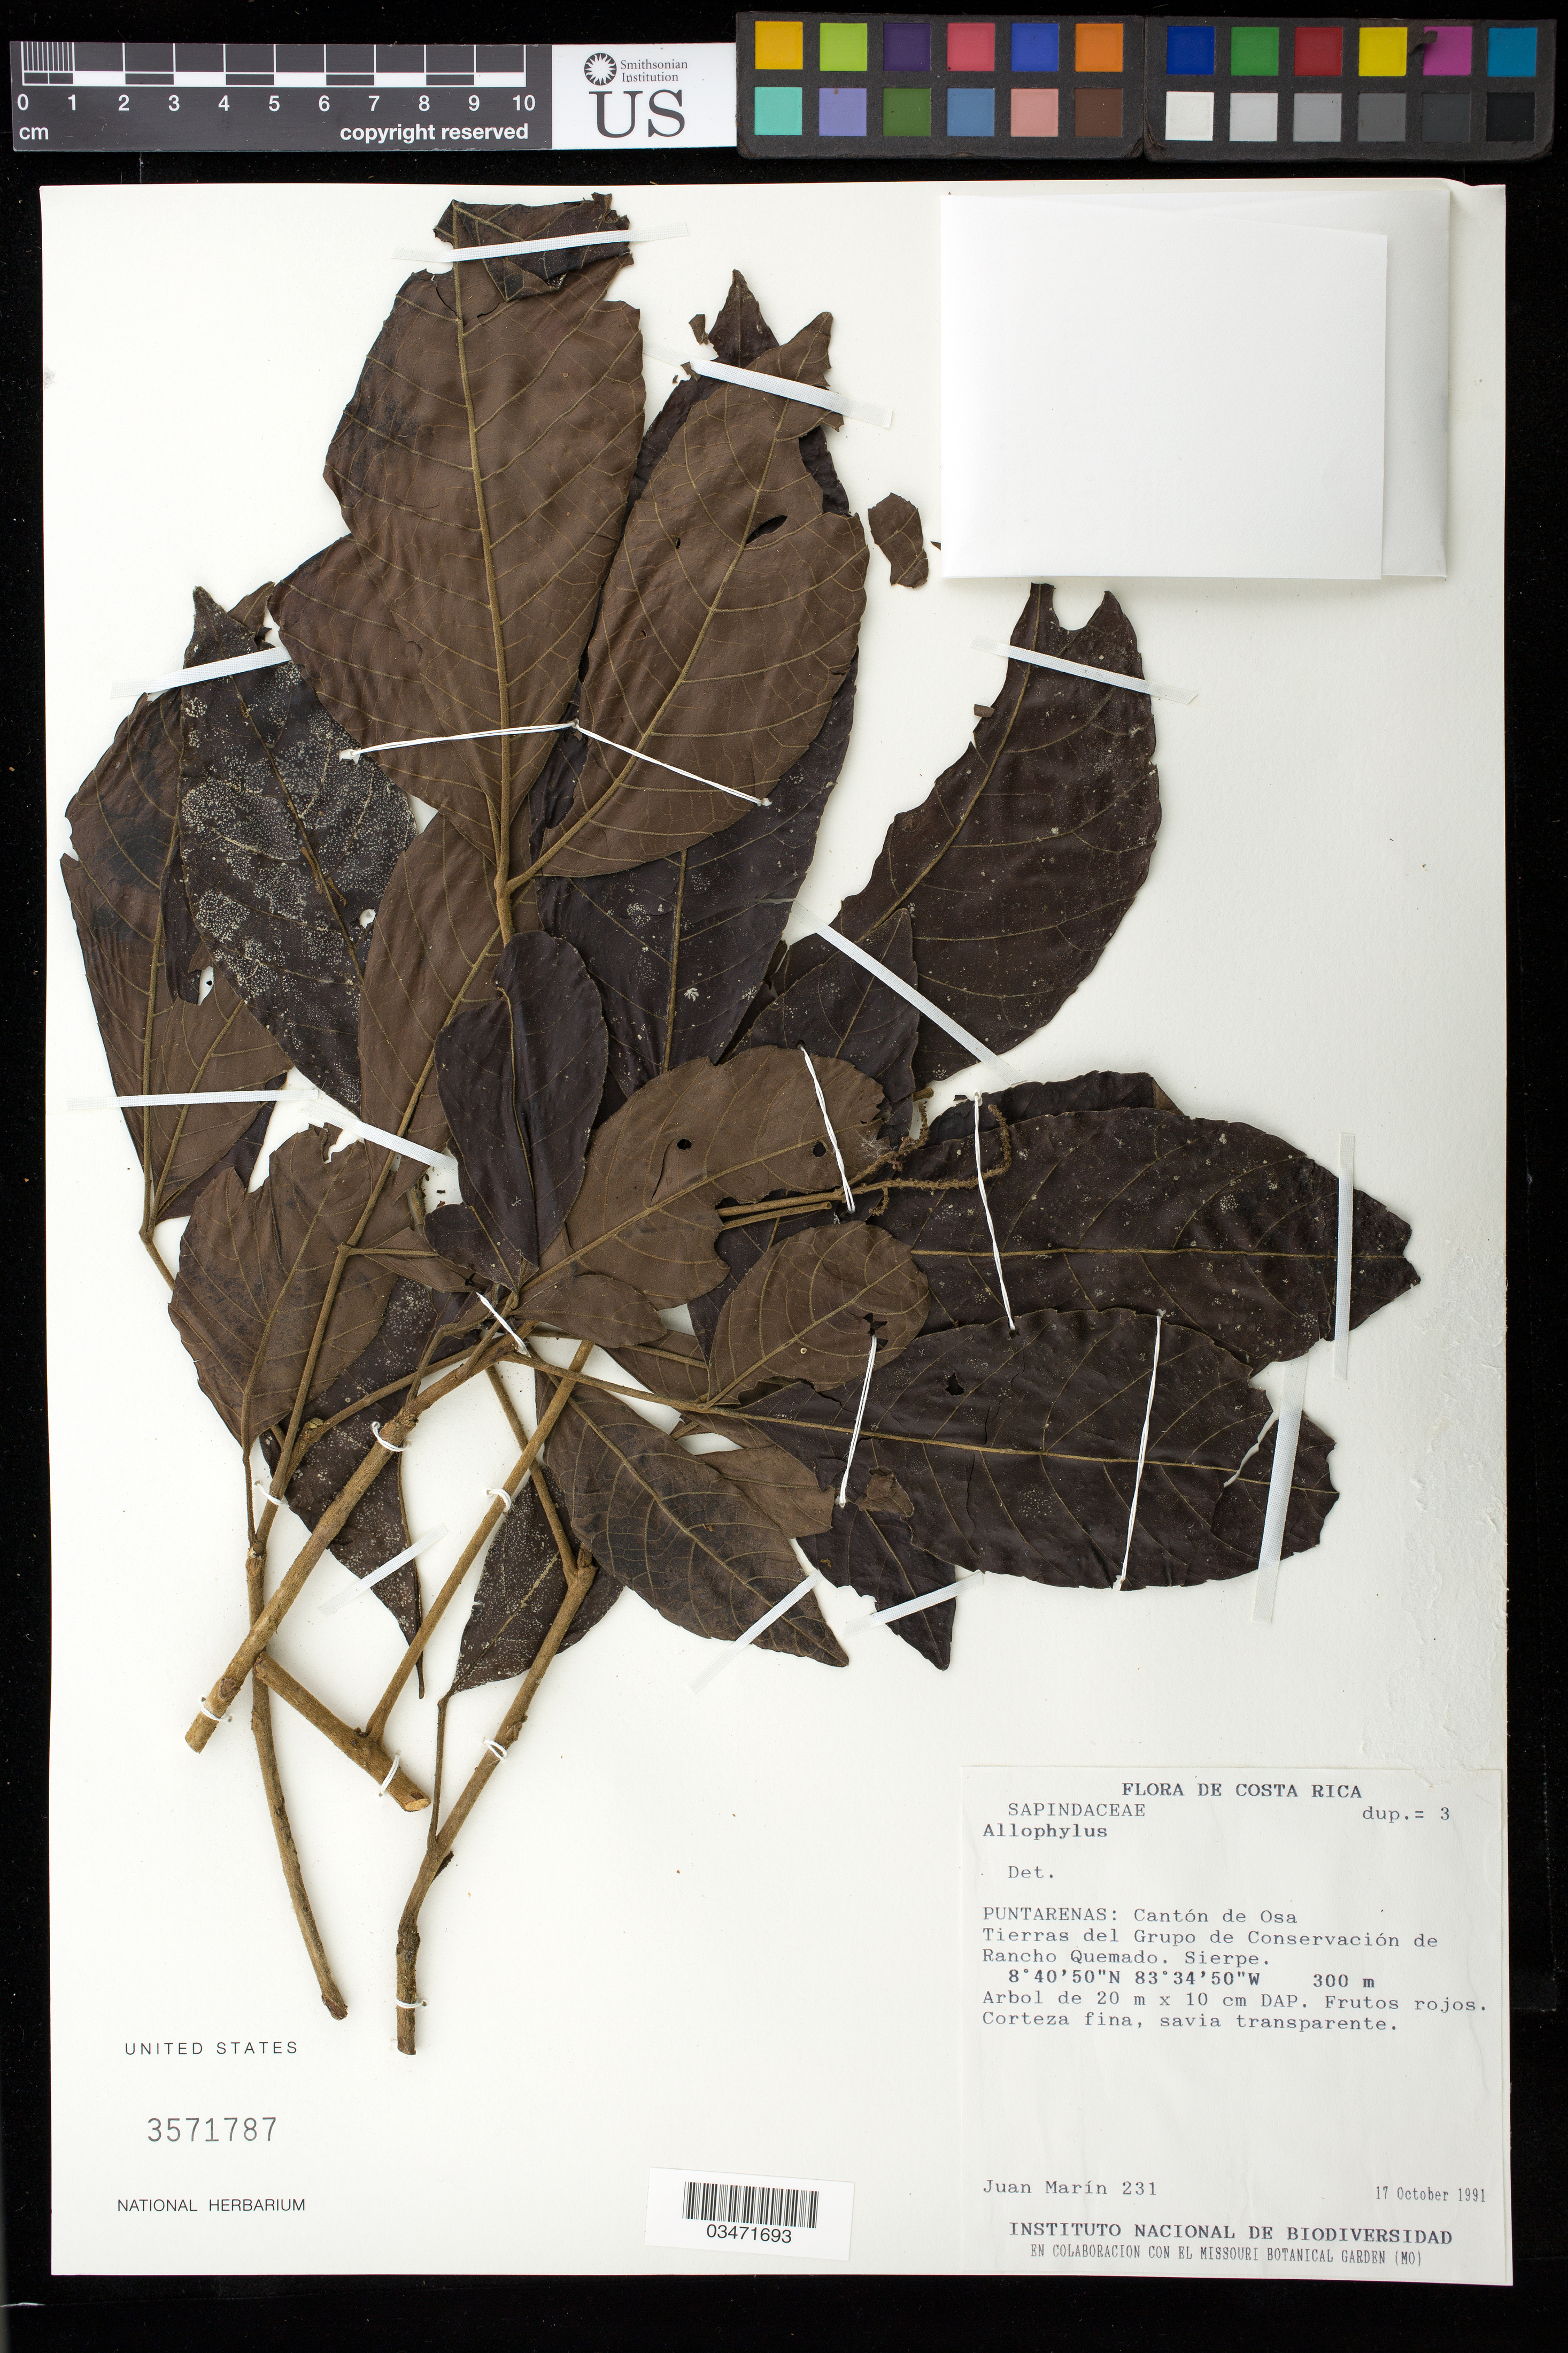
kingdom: Plantae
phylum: Tracheophyta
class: Magnoliopsida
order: Sapindales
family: Sapindaceae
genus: Allophylus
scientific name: Allophylus cominia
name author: (L.) Sw.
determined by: Acevedo-Rodriguez, P., (US), Smithsonian Institution - National Museum of Natural History (UNITED STATES)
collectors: J. Marín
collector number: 231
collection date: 1991-10-17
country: Costa Rica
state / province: Puntarenas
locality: Cantón de Osa.Tierras del Grupo de Conservación de Rancho Quemado. Sierpe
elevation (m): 300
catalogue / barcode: US 3571787